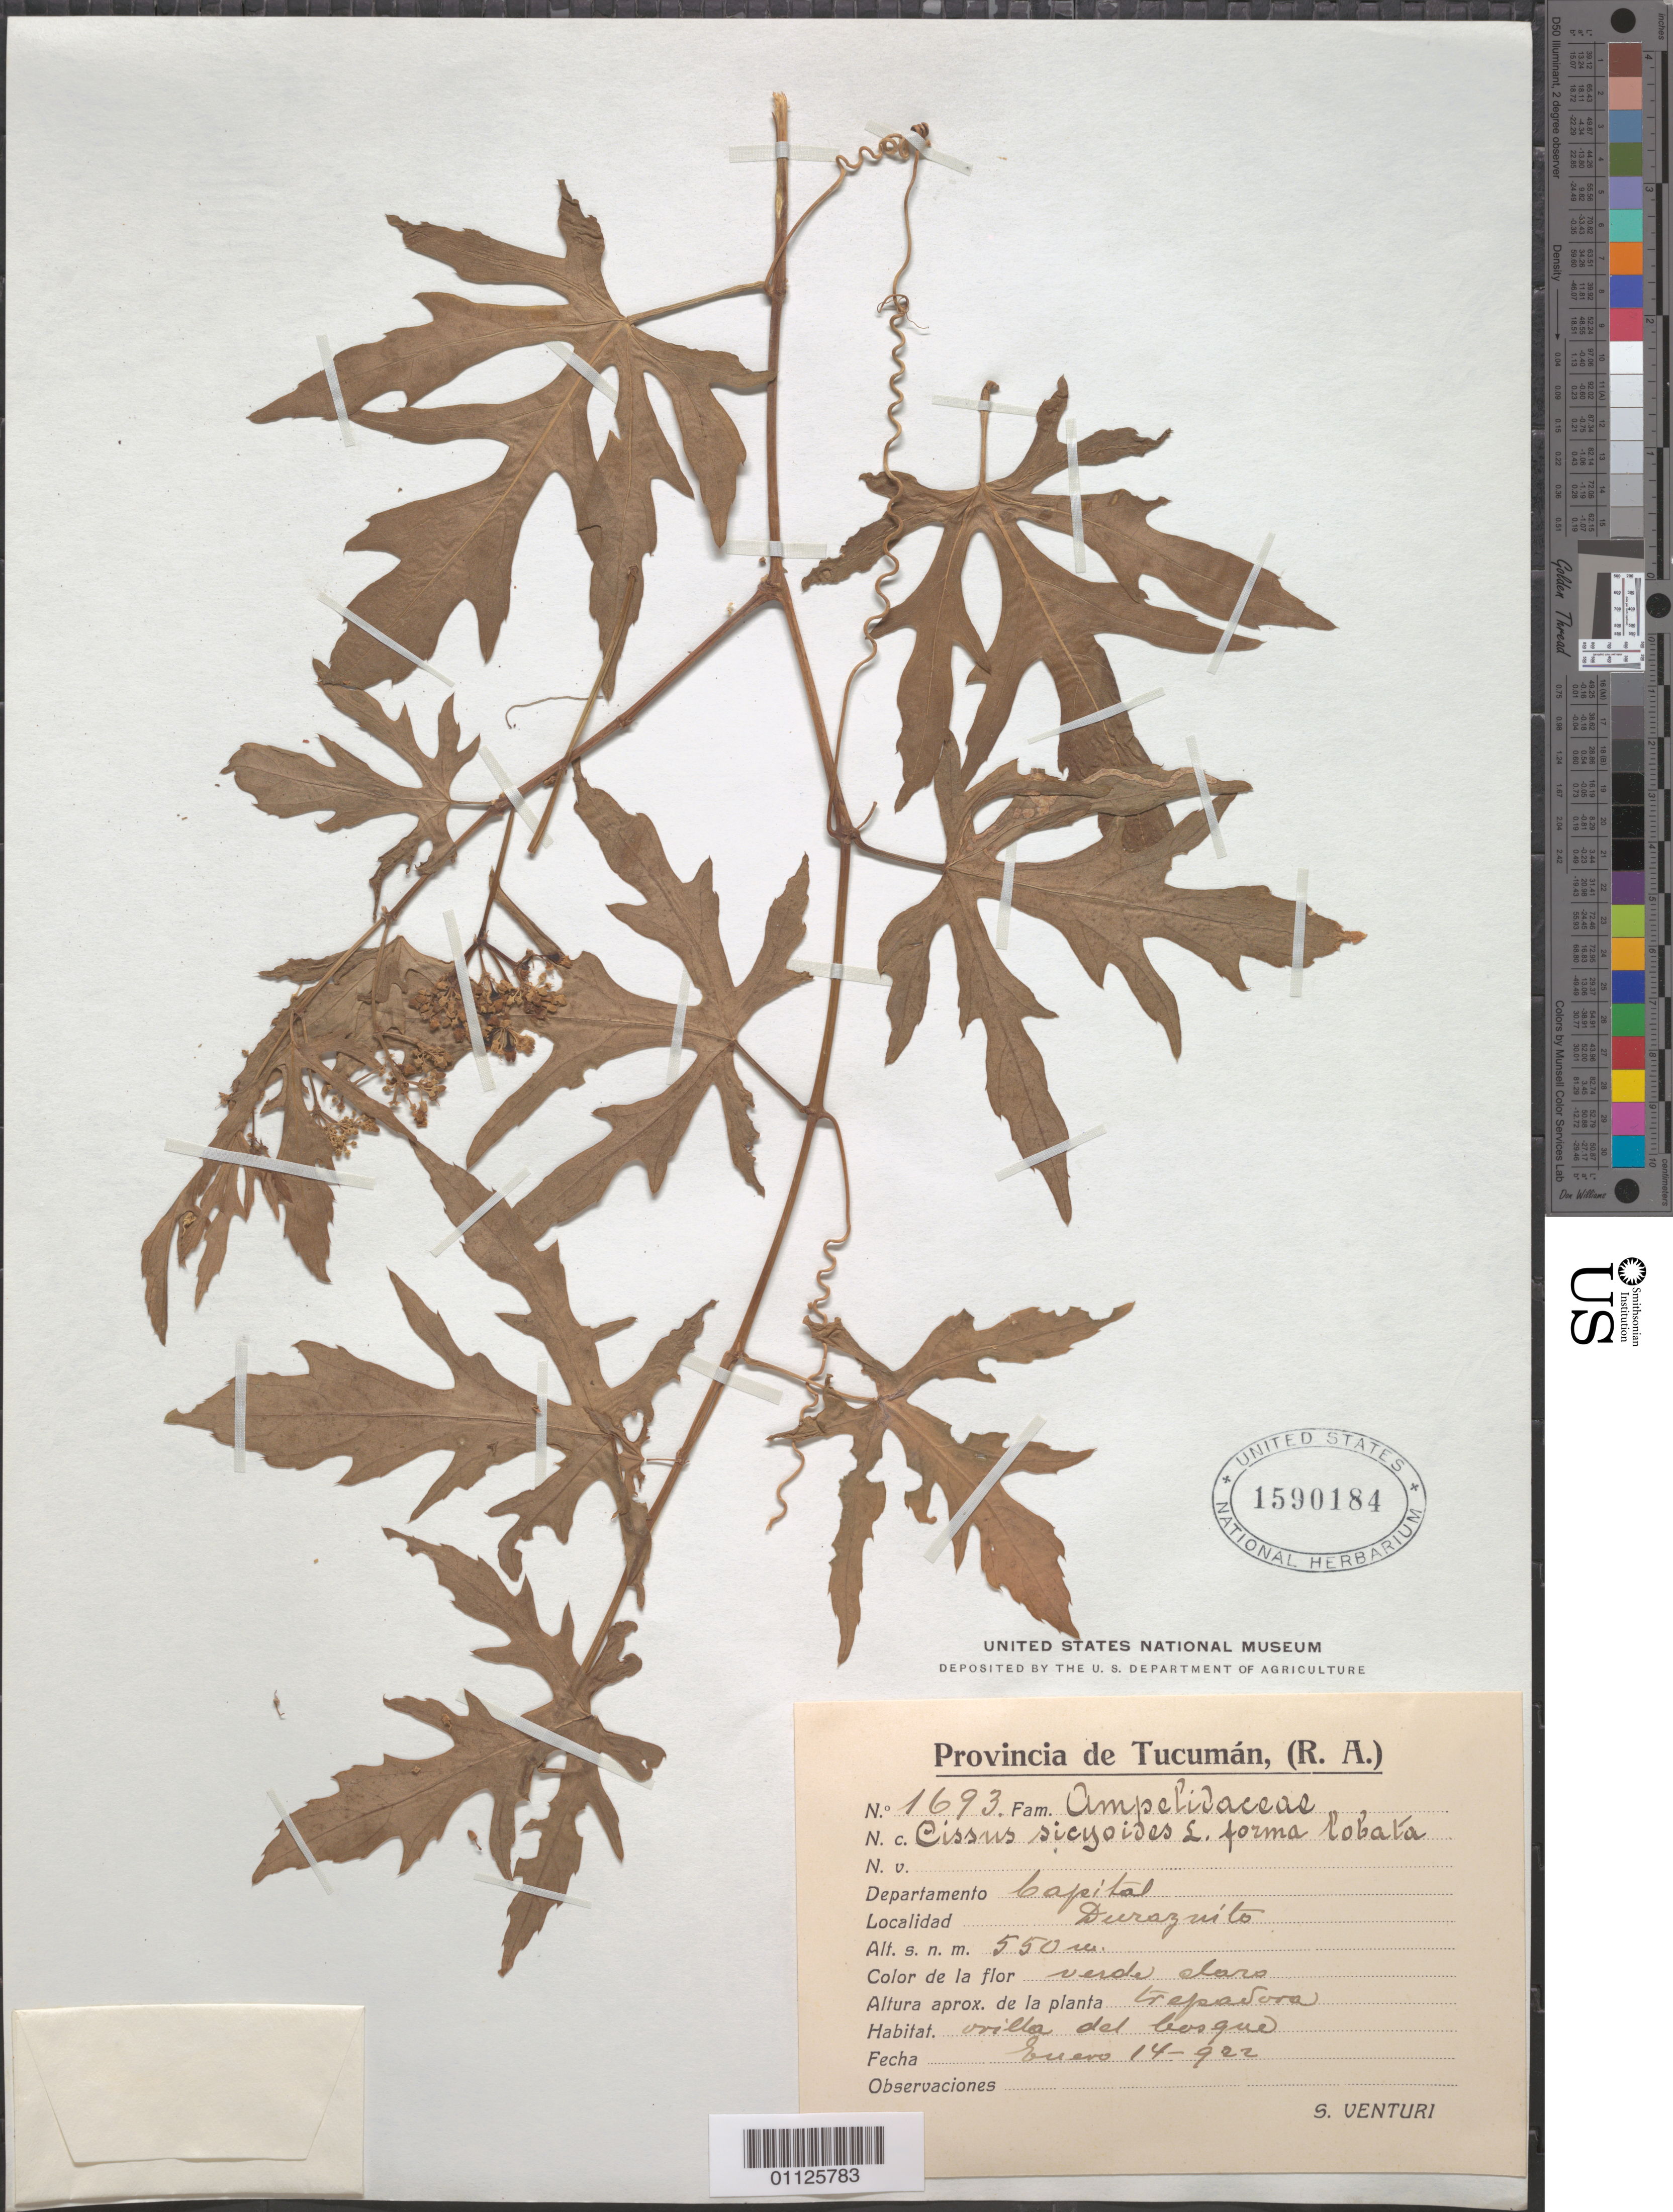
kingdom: Plantae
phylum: Tracheophyta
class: Magnoliopsida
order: Vitales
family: Vitaceae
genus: Cissus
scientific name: Cissus verticillata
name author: (L.) Nicolson & C.E. Jarvis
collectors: S. Venturi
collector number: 1693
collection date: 1922-01-14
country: Argentina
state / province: Tucumán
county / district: Capital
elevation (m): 550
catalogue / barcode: US 1590184